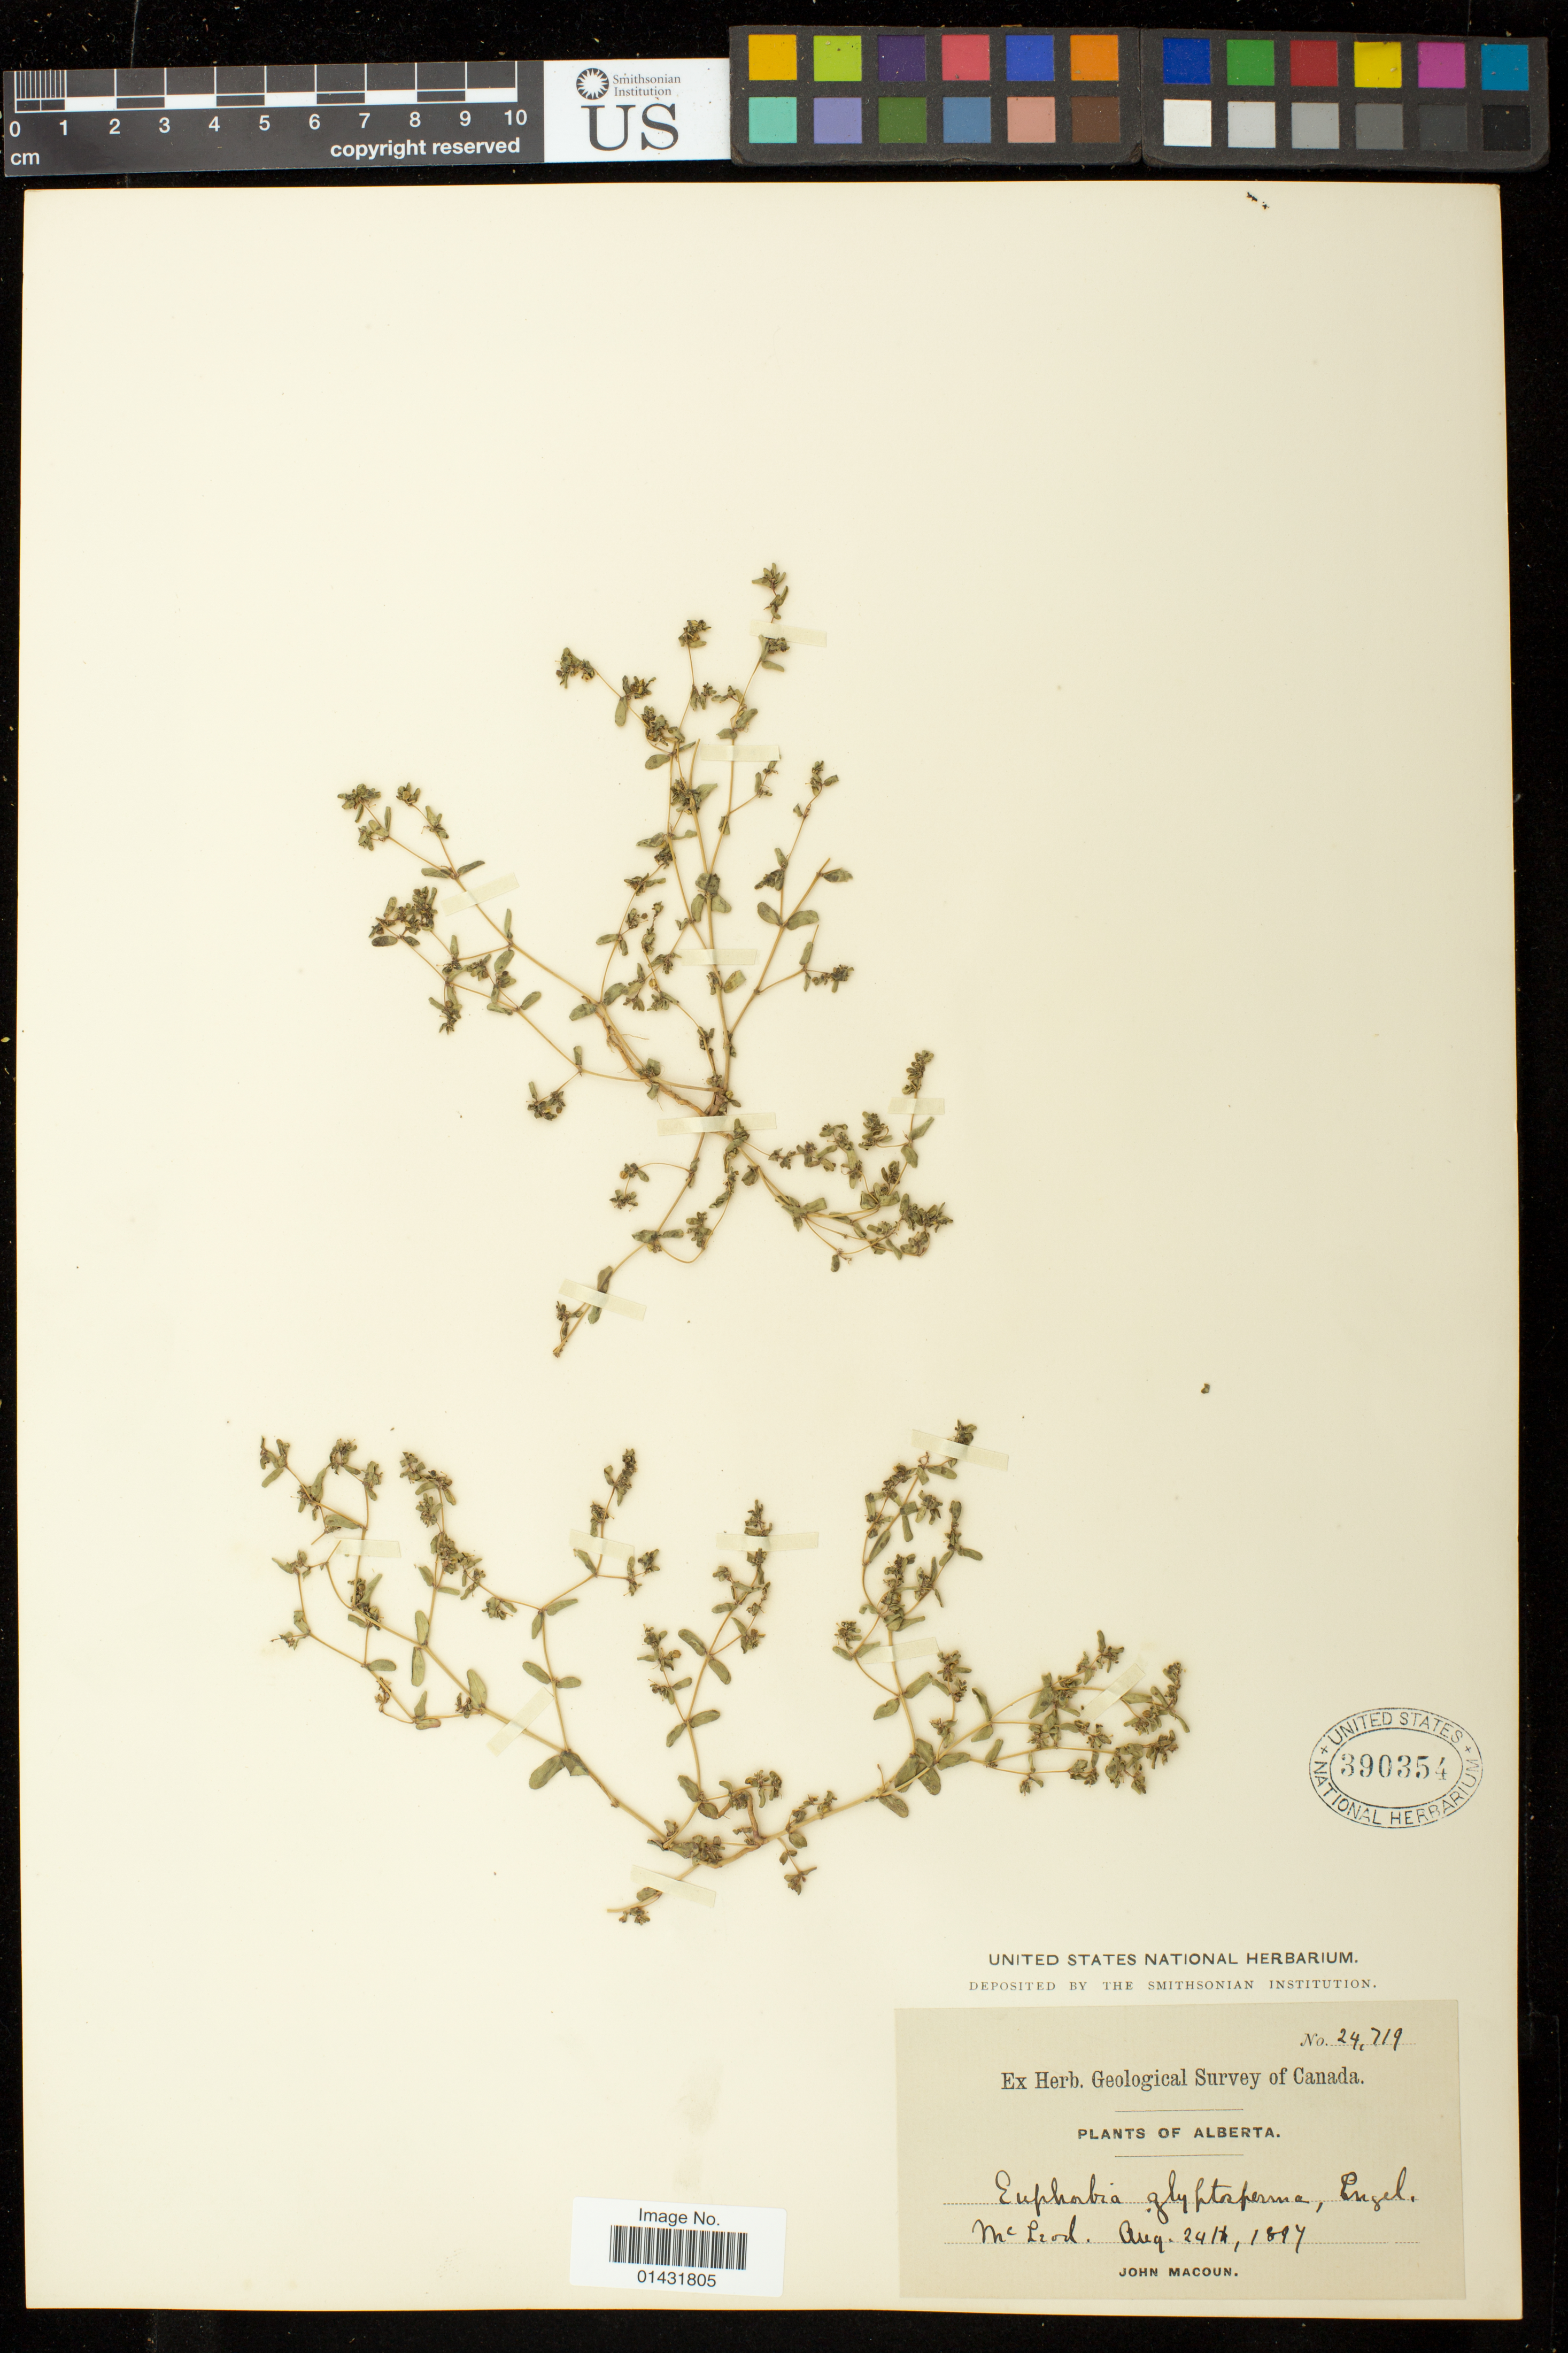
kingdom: Plantae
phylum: Tracheophyta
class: Magnoliopsida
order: Malpighiales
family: Euphorbiaceae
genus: Euphorbia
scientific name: Euphorbia glyptosperma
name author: Engelm.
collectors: J. Macoun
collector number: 24719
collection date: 1897-08-24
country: Canada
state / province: Alberta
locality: McLeod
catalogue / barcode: US 390354